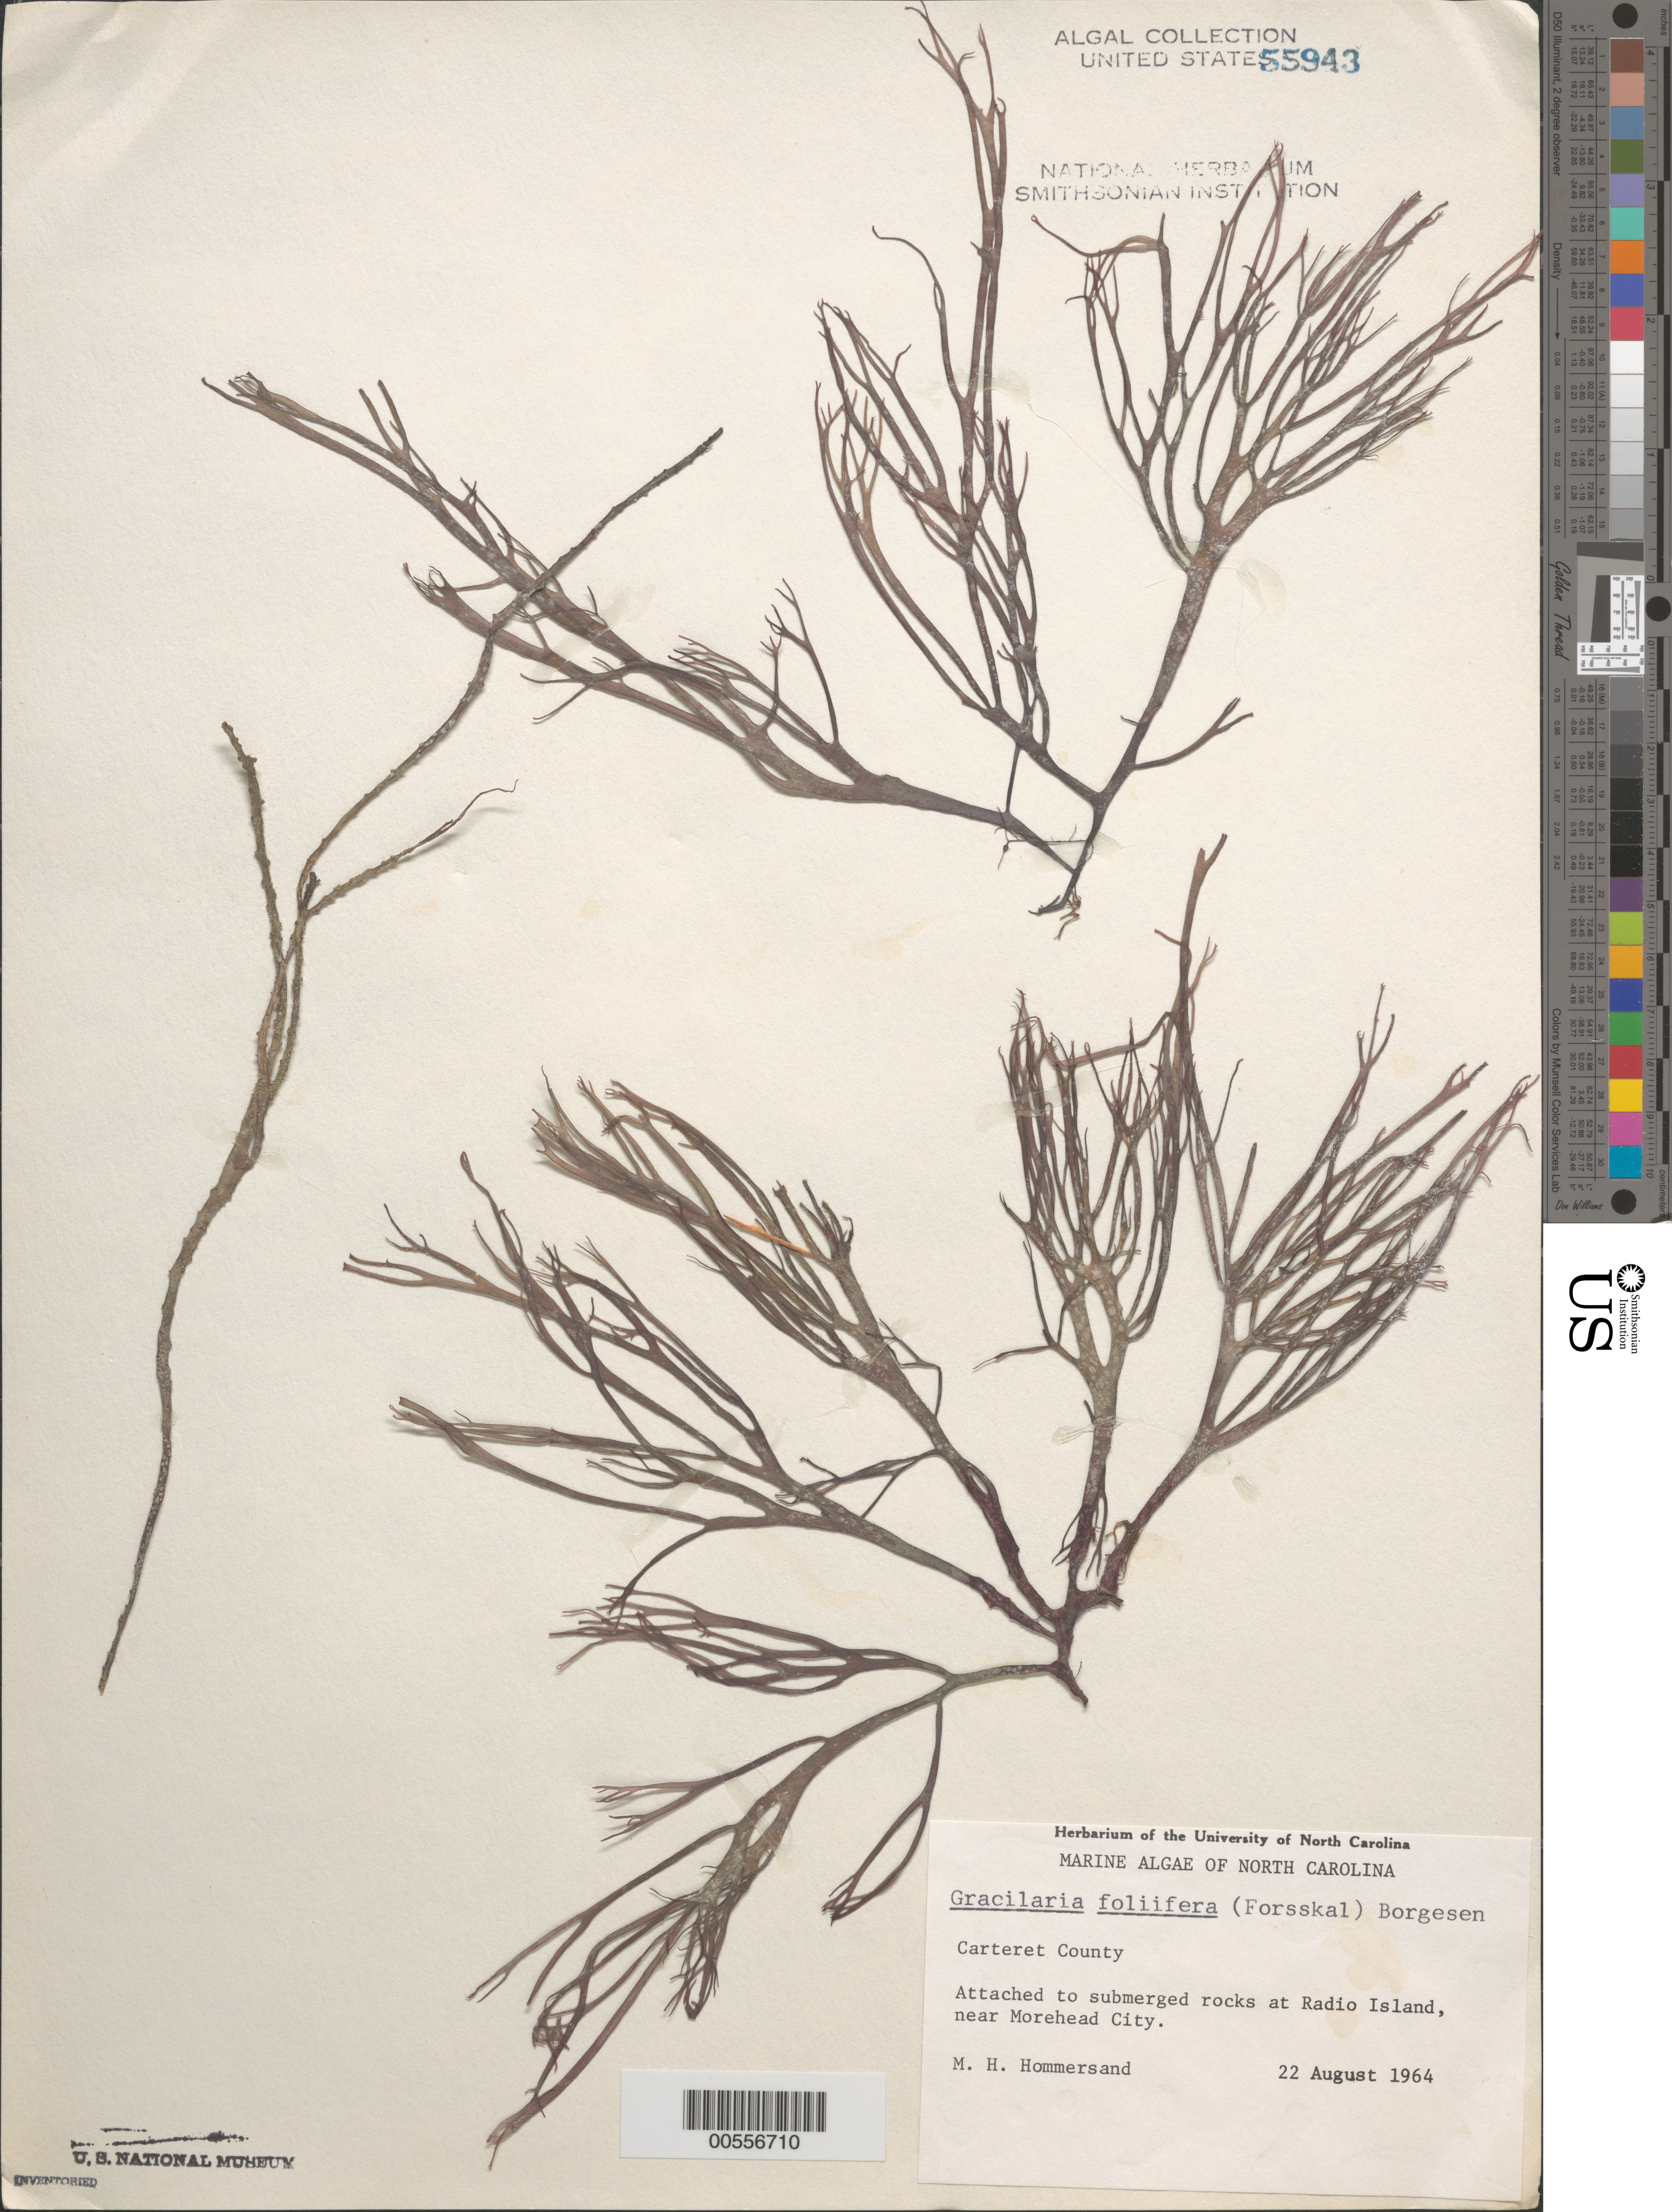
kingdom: Plantae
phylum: Rhodophyta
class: Florideophyceae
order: Gracilariales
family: Gracilariaceae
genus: Gracilaria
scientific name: Gracilaria foliifera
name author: (Forssk.) Børgesen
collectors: M. H. Hommersand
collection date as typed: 22 Aug 1964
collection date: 1964-08-22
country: United States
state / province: North Carolina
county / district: Carteret County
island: Radio Island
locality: Near Morehead City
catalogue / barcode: US 55943